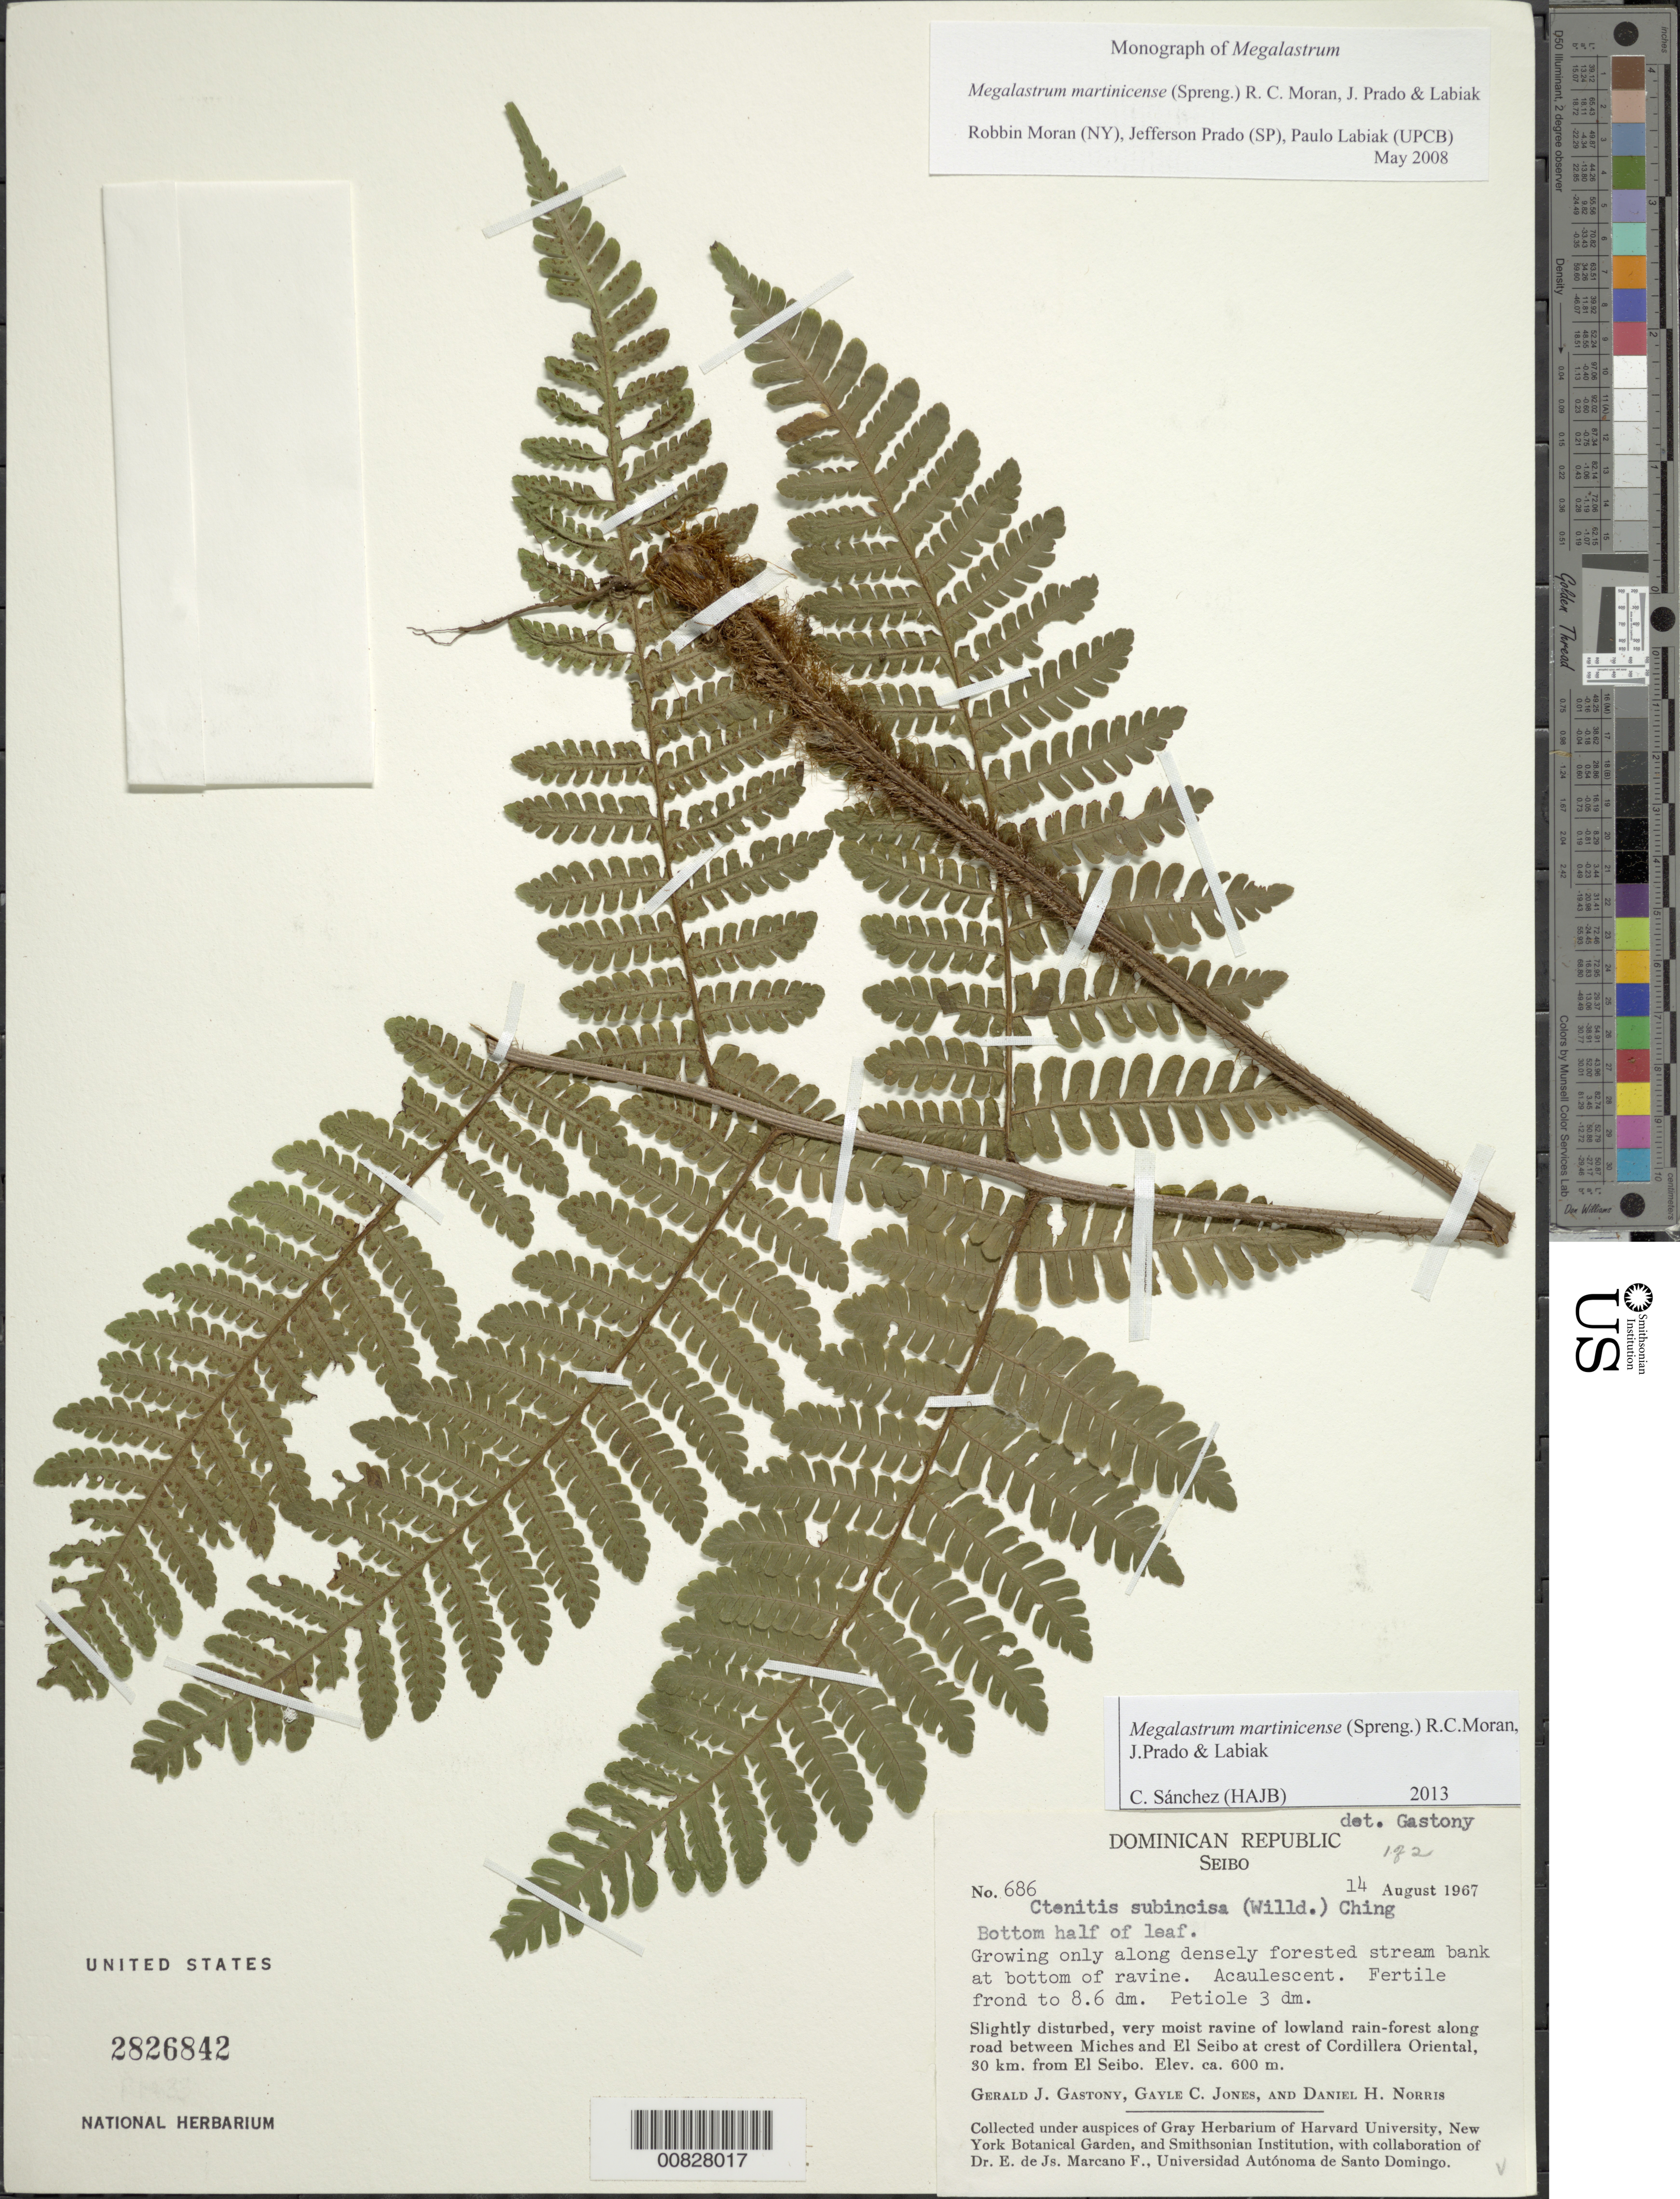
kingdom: Plantae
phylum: Tracheophyta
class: Polypodiopsida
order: Polypodiales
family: Dryopteridaceae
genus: Megalastrum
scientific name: Megalastrum martinicense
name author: (Spreng.) R.C. Moran et al.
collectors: G. Gastony, G. C. Jones & D. H. Norris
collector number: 686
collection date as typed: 14 Aug 1967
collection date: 1967-08-14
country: Dominican Republic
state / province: El Seibo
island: Hispaniola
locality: Miches to El Seibo road, Cordillera Oriental, 30 km from El Seibo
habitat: Slightly disturbed, very moist ravine, lowland rainforest; growing only along dense forested stream bank at bottom of ravine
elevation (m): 600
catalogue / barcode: US 2826842